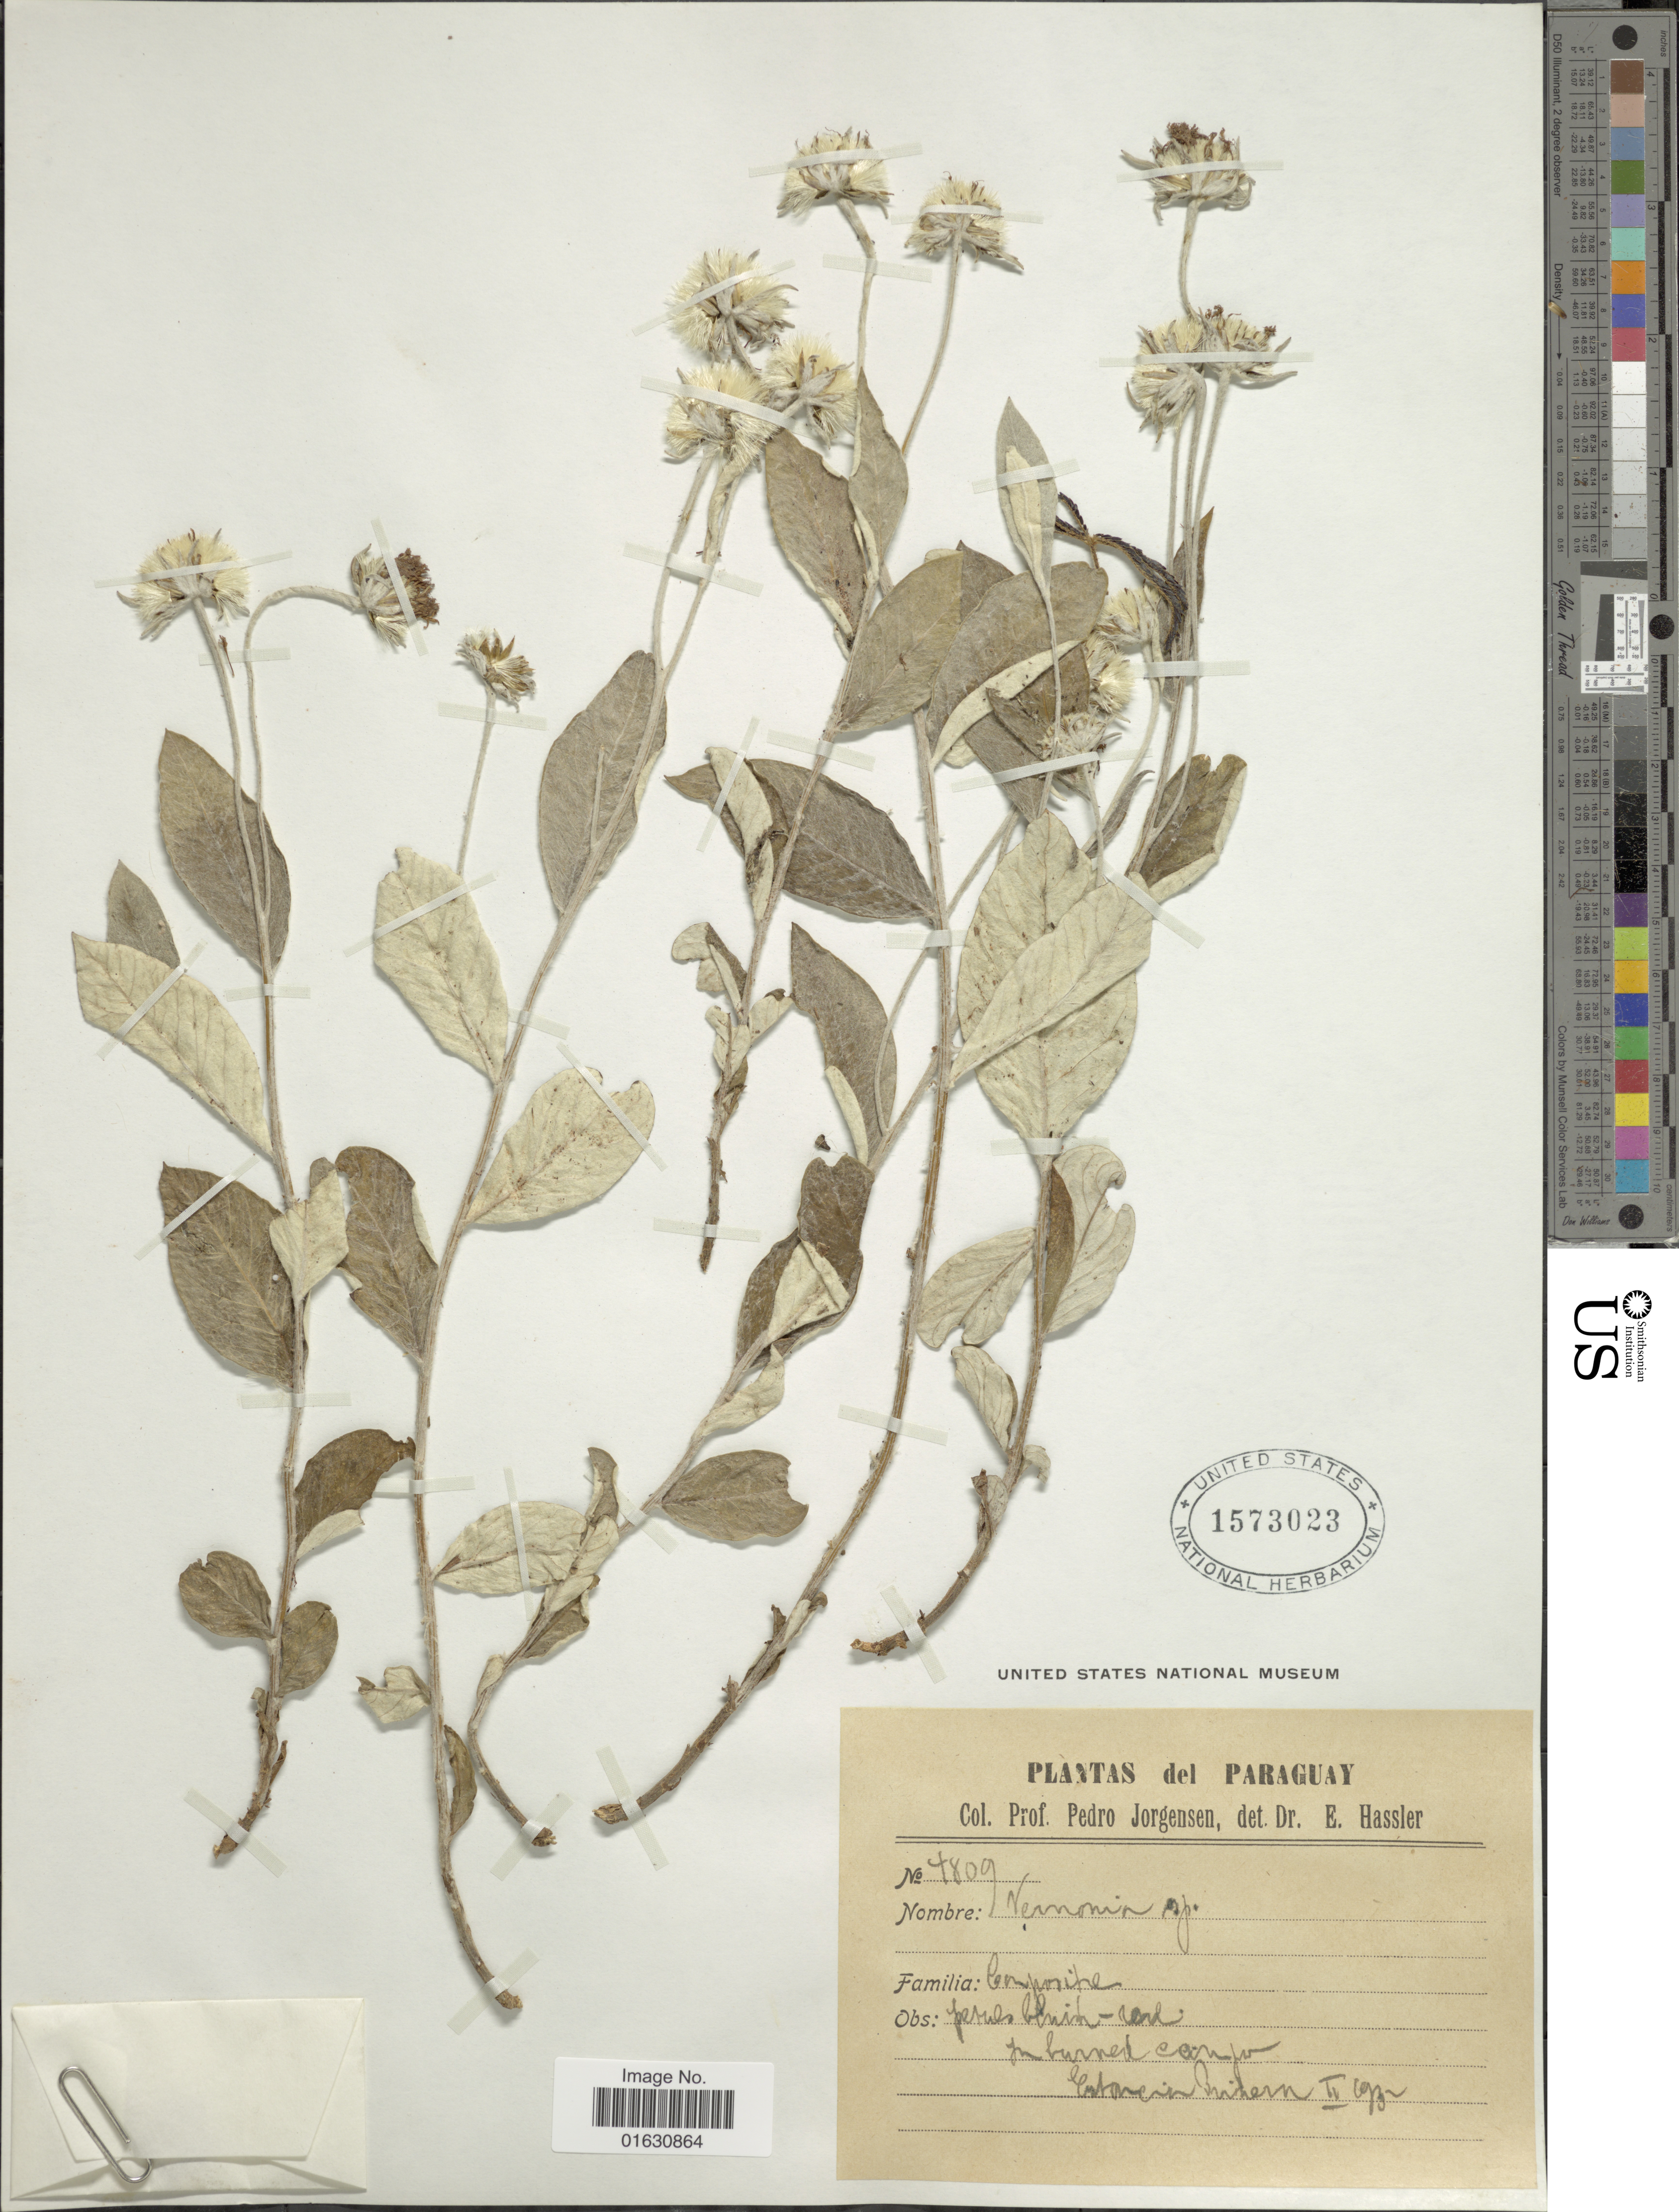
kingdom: Plantae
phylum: Tracheophyta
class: Magnoliopsida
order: Asterales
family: Asteraceae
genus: Lessingianthus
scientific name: Lessingianthus lorentzii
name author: (Hieron.) H. Rob.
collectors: P. Jörgensen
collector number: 1809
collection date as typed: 195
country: Paraguay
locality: In burned campo Estancia Primera [interperted]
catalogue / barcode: US 1573023